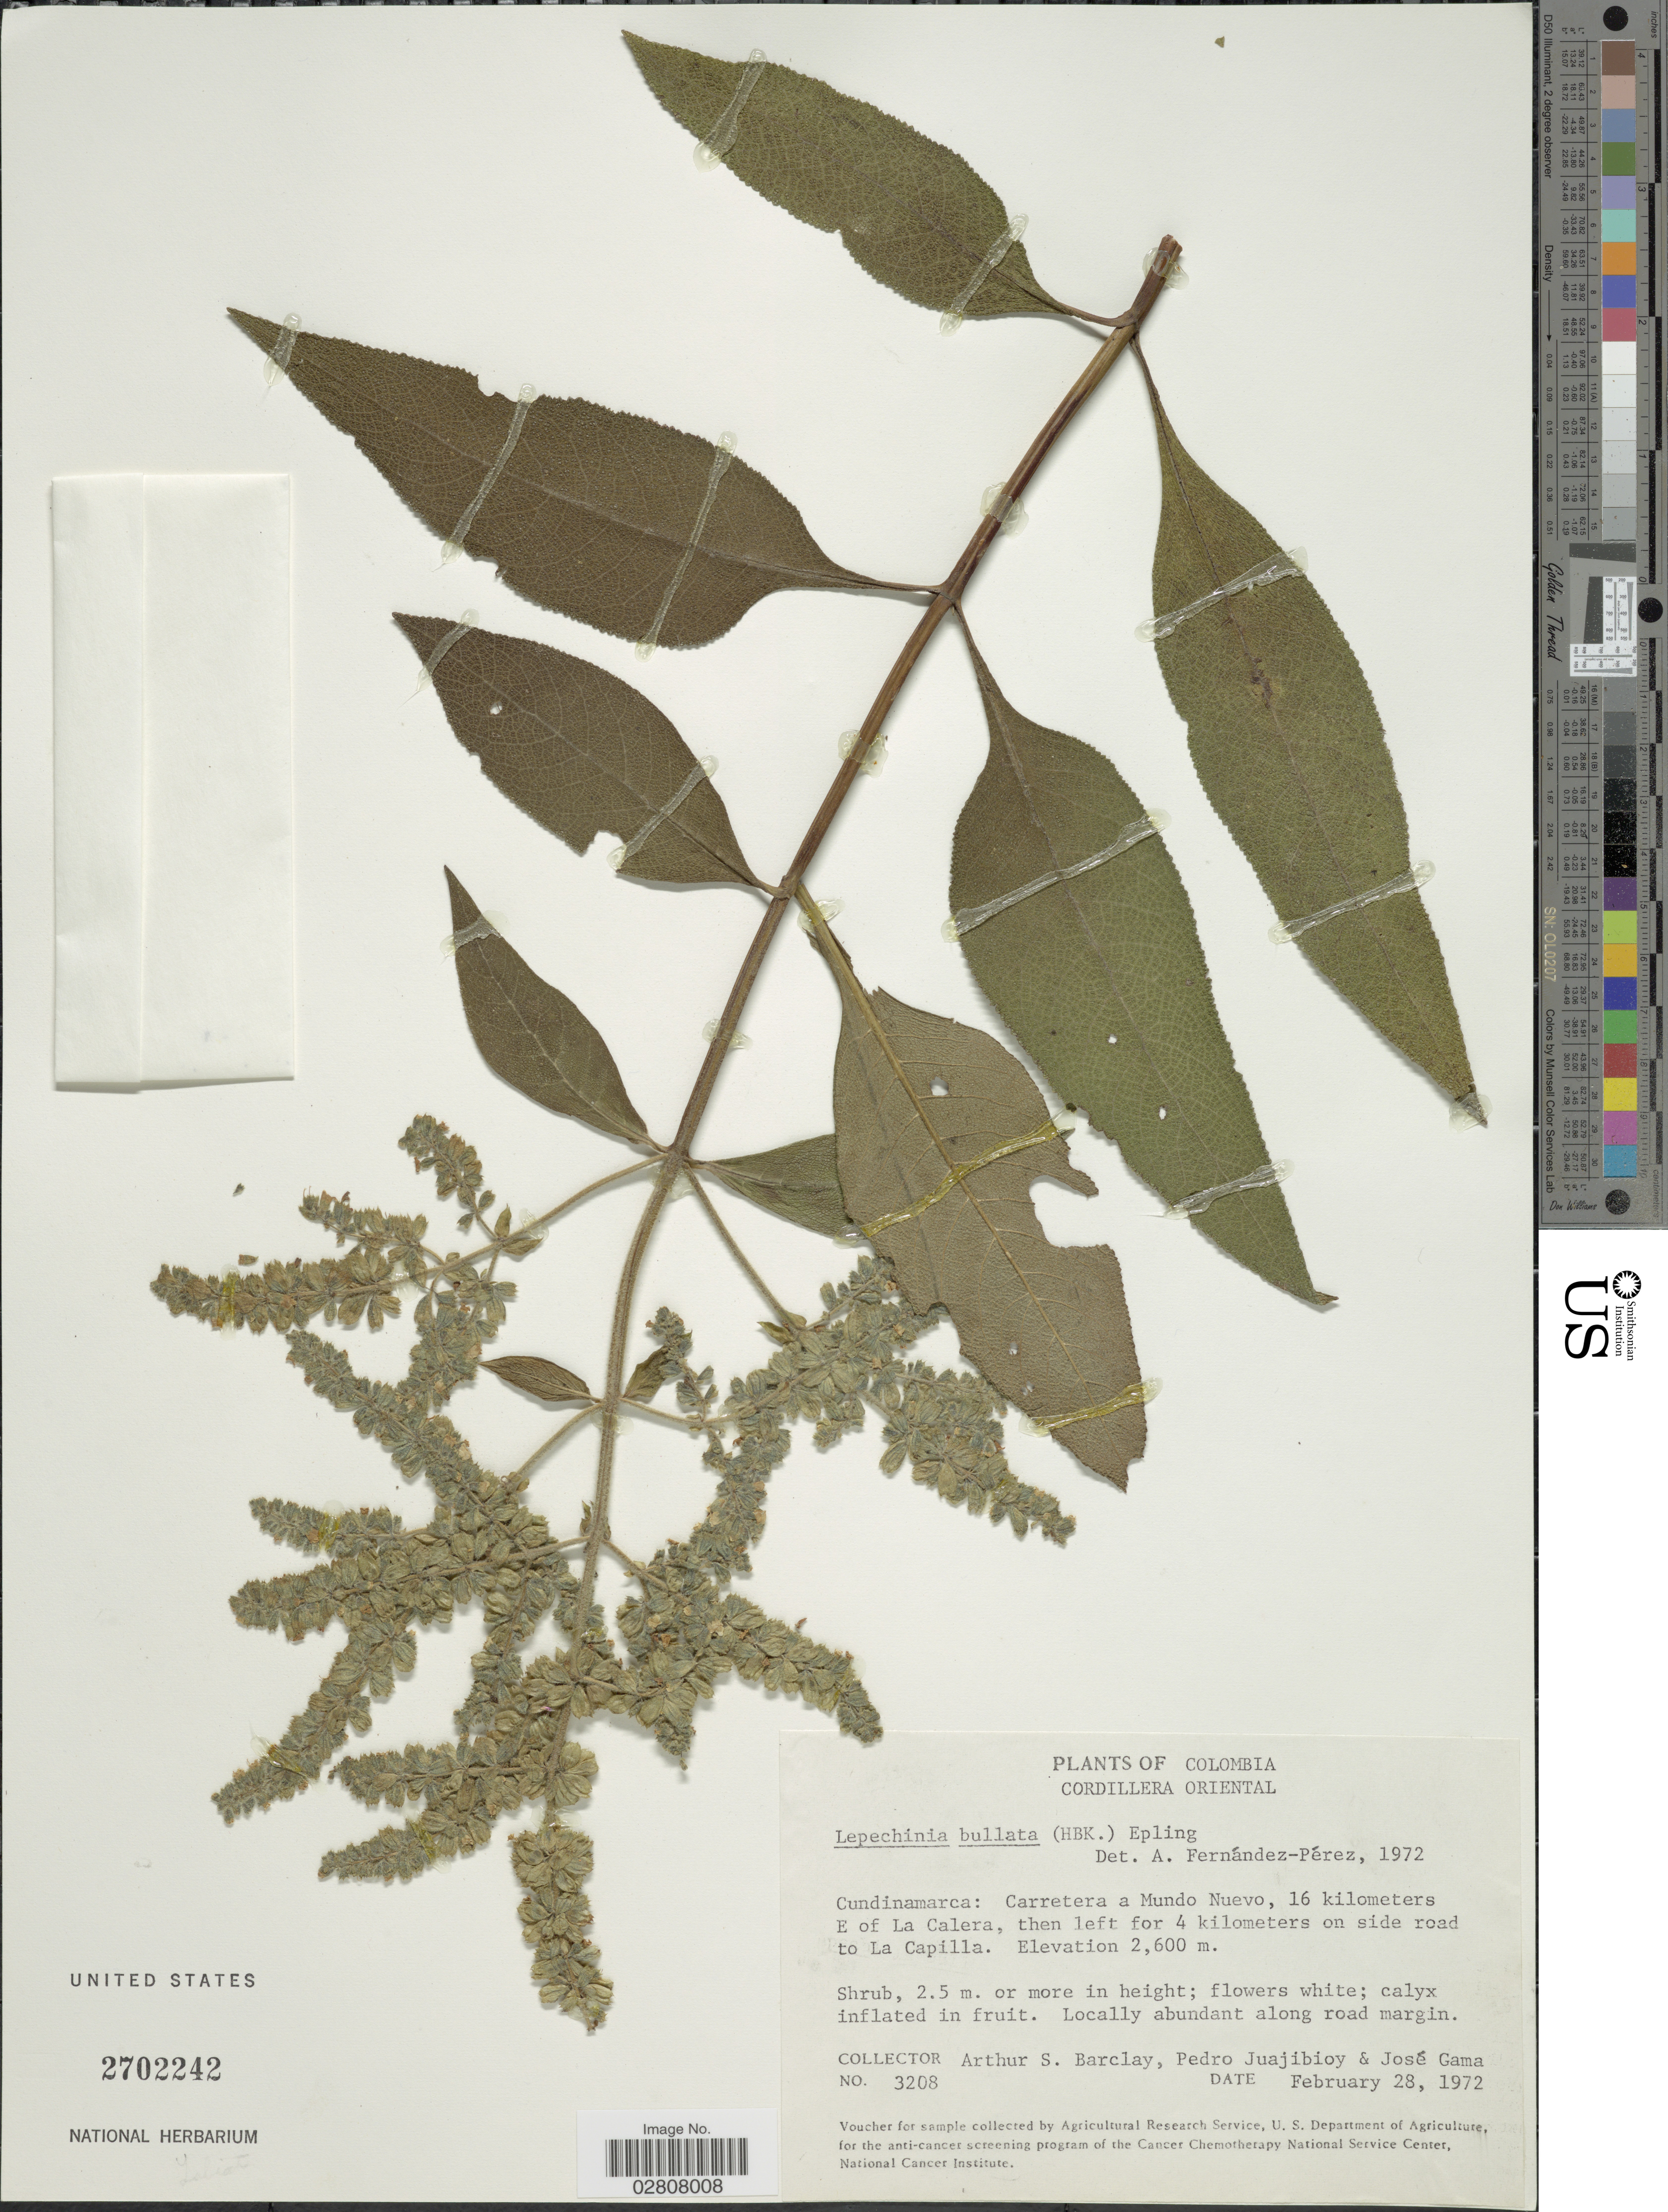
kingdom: Plantae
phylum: Tracheophyta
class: Magnoliopsida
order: Lamiales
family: Lamiaceae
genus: Lepechinia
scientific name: Lepechinia bullata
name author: (Kunth) Epling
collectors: A. S. Barclay, P. Juajibioy & J. Gama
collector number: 3208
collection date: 1972-02-28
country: Colombia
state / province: Cundinamarca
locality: Cordillera Oriental. Carretera a Mundo Nuevo, 16 kilometers E of La Calera, then left for 4 kilometers on side road to La Capilla.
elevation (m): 2600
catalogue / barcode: US 2702242